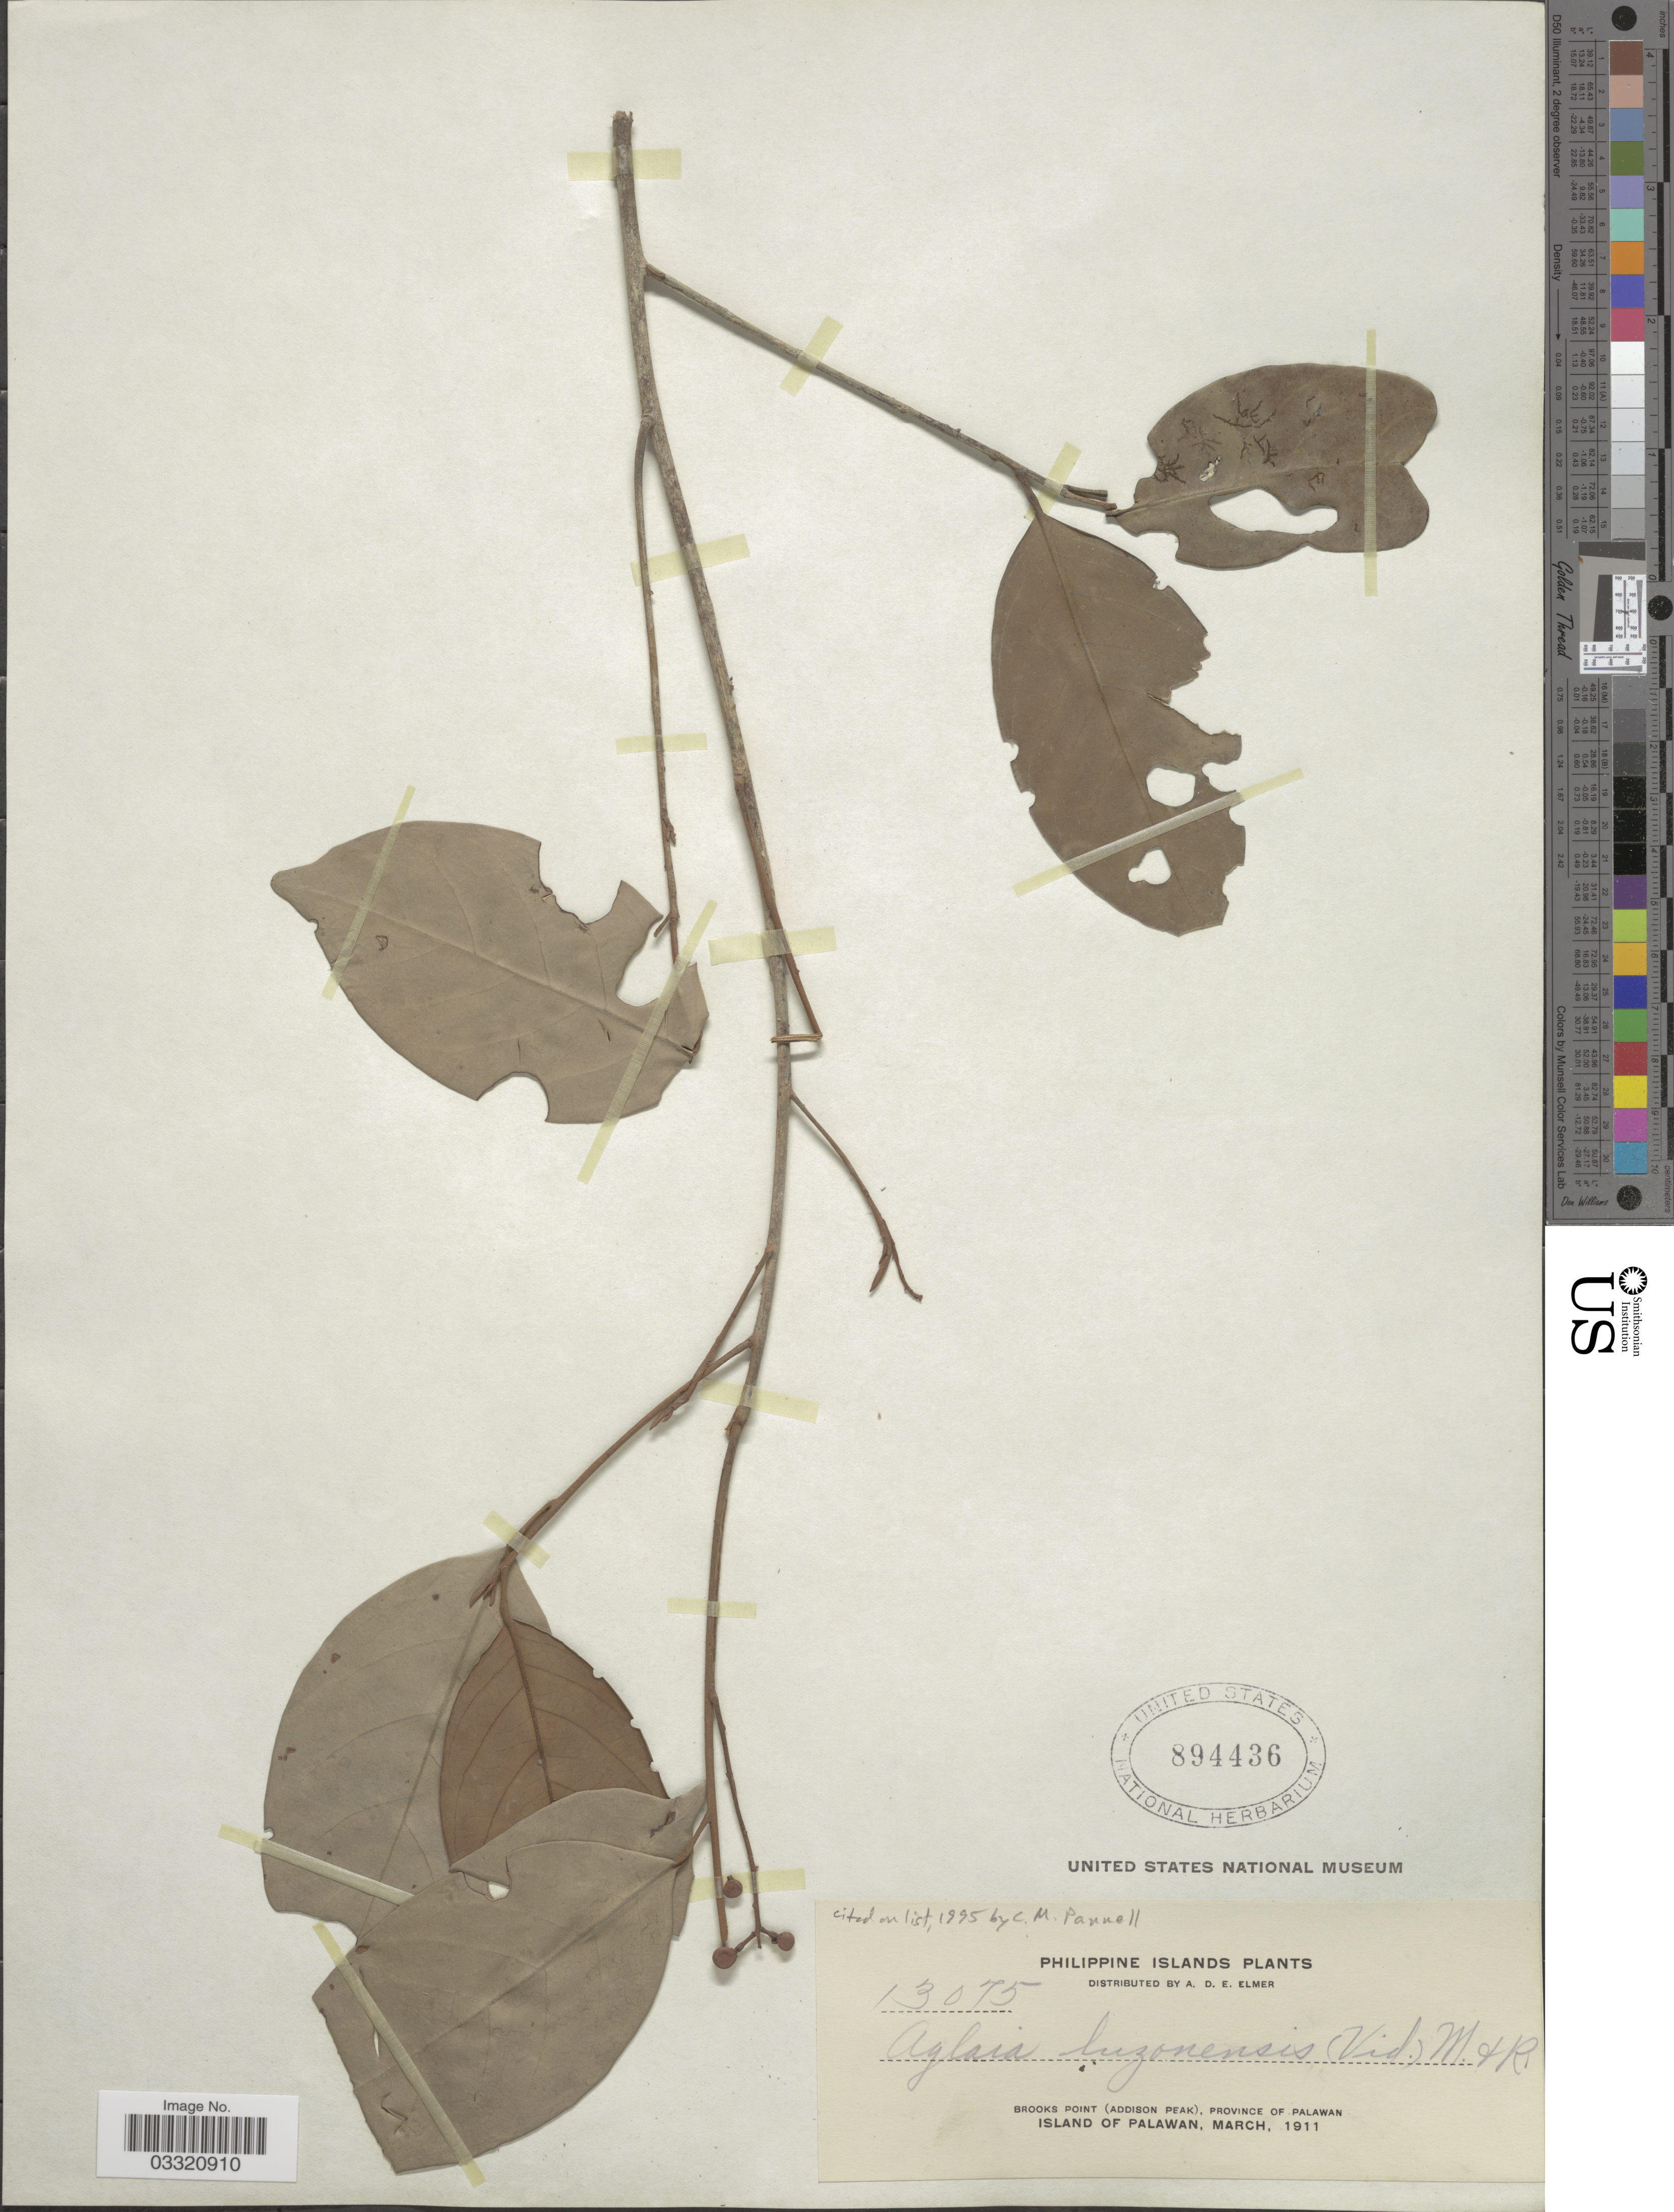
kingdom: Plantae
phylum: Tracheophyta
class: Magnoliopsida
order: Sapindales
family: Meliaceae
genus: Aglaia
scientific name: Aglaia luzoniensis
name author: (S. Vidal) Merr. & Rolfe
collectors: A. D. E. Elmer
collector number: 13075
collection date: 1911-03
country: Philippines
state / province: Mimaropa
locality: Brooks Point (Addison Peak), Province of Palawan, Island of Palawan.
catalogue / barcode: US 894436